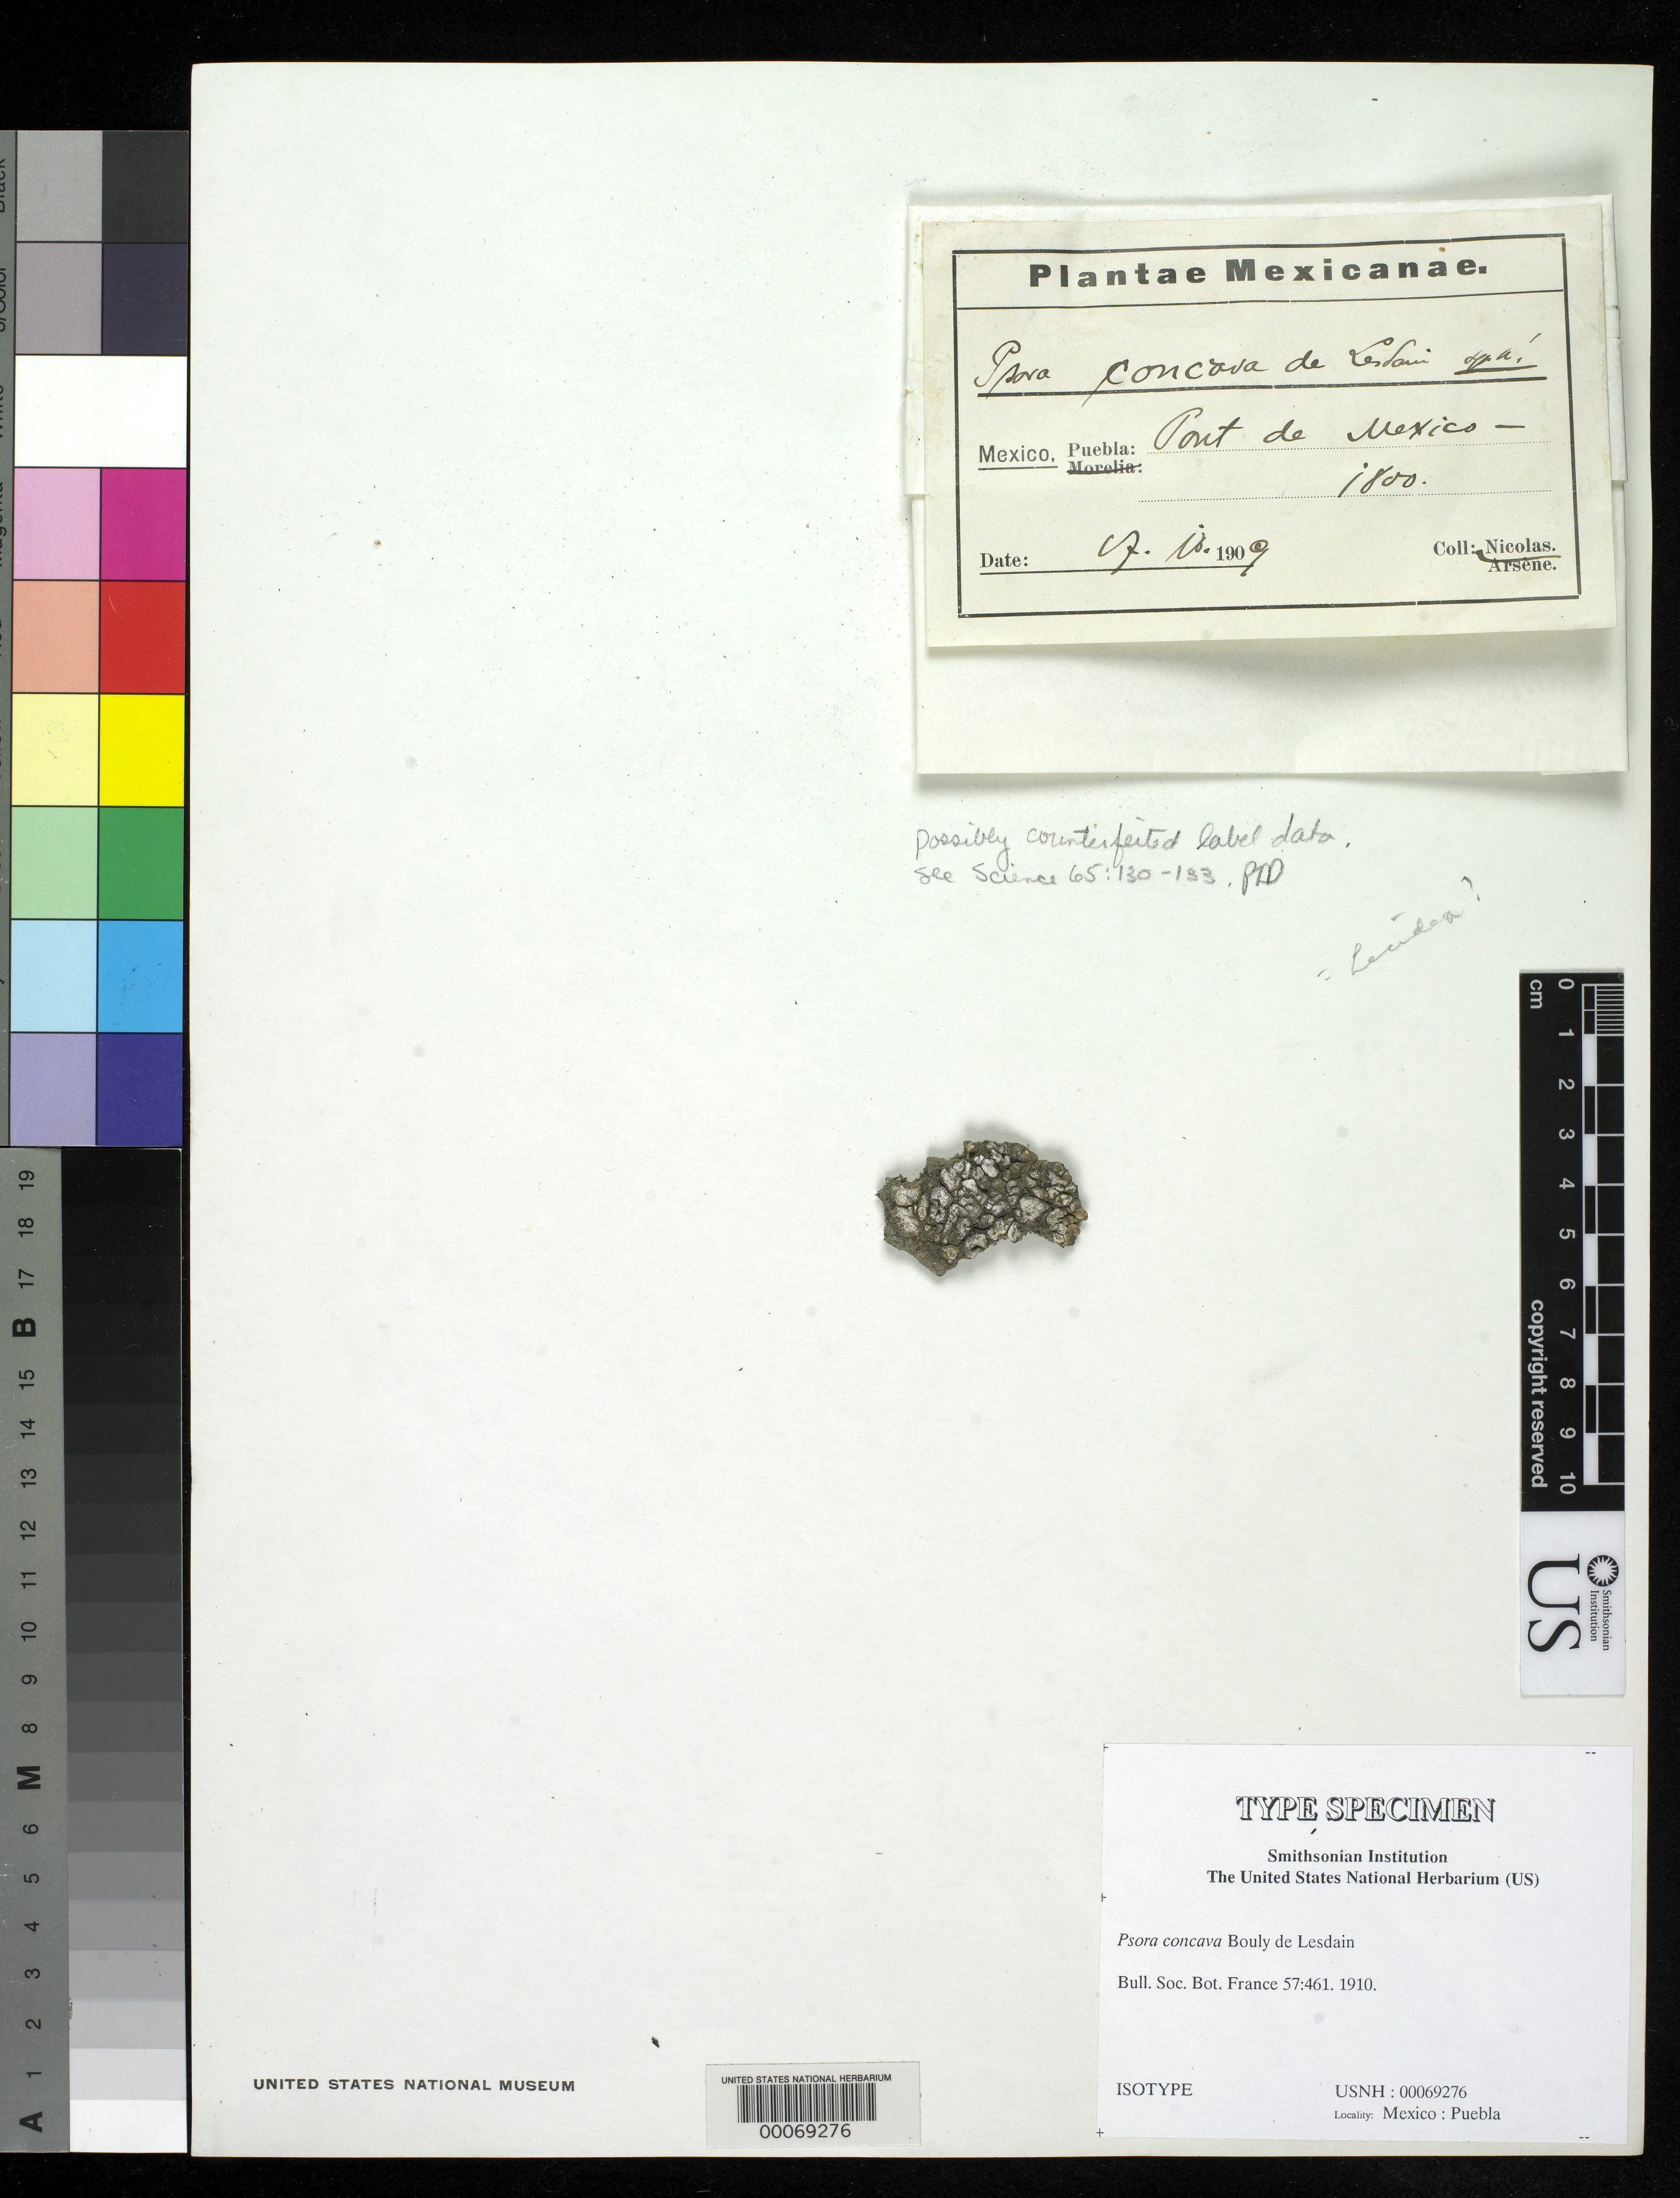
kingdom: Fungi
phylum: Ascomycota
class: Lecanoromycetes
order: Lecanorales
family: Psoraceae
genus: Psora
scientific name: Psora concava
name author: B. de Lesd.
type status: Isotype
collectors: J. Nicolas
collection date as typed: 14 Nov 1910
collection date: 1910-11-14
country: Mexico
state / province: Puebla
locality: Pont de Mexico.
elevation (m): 1800